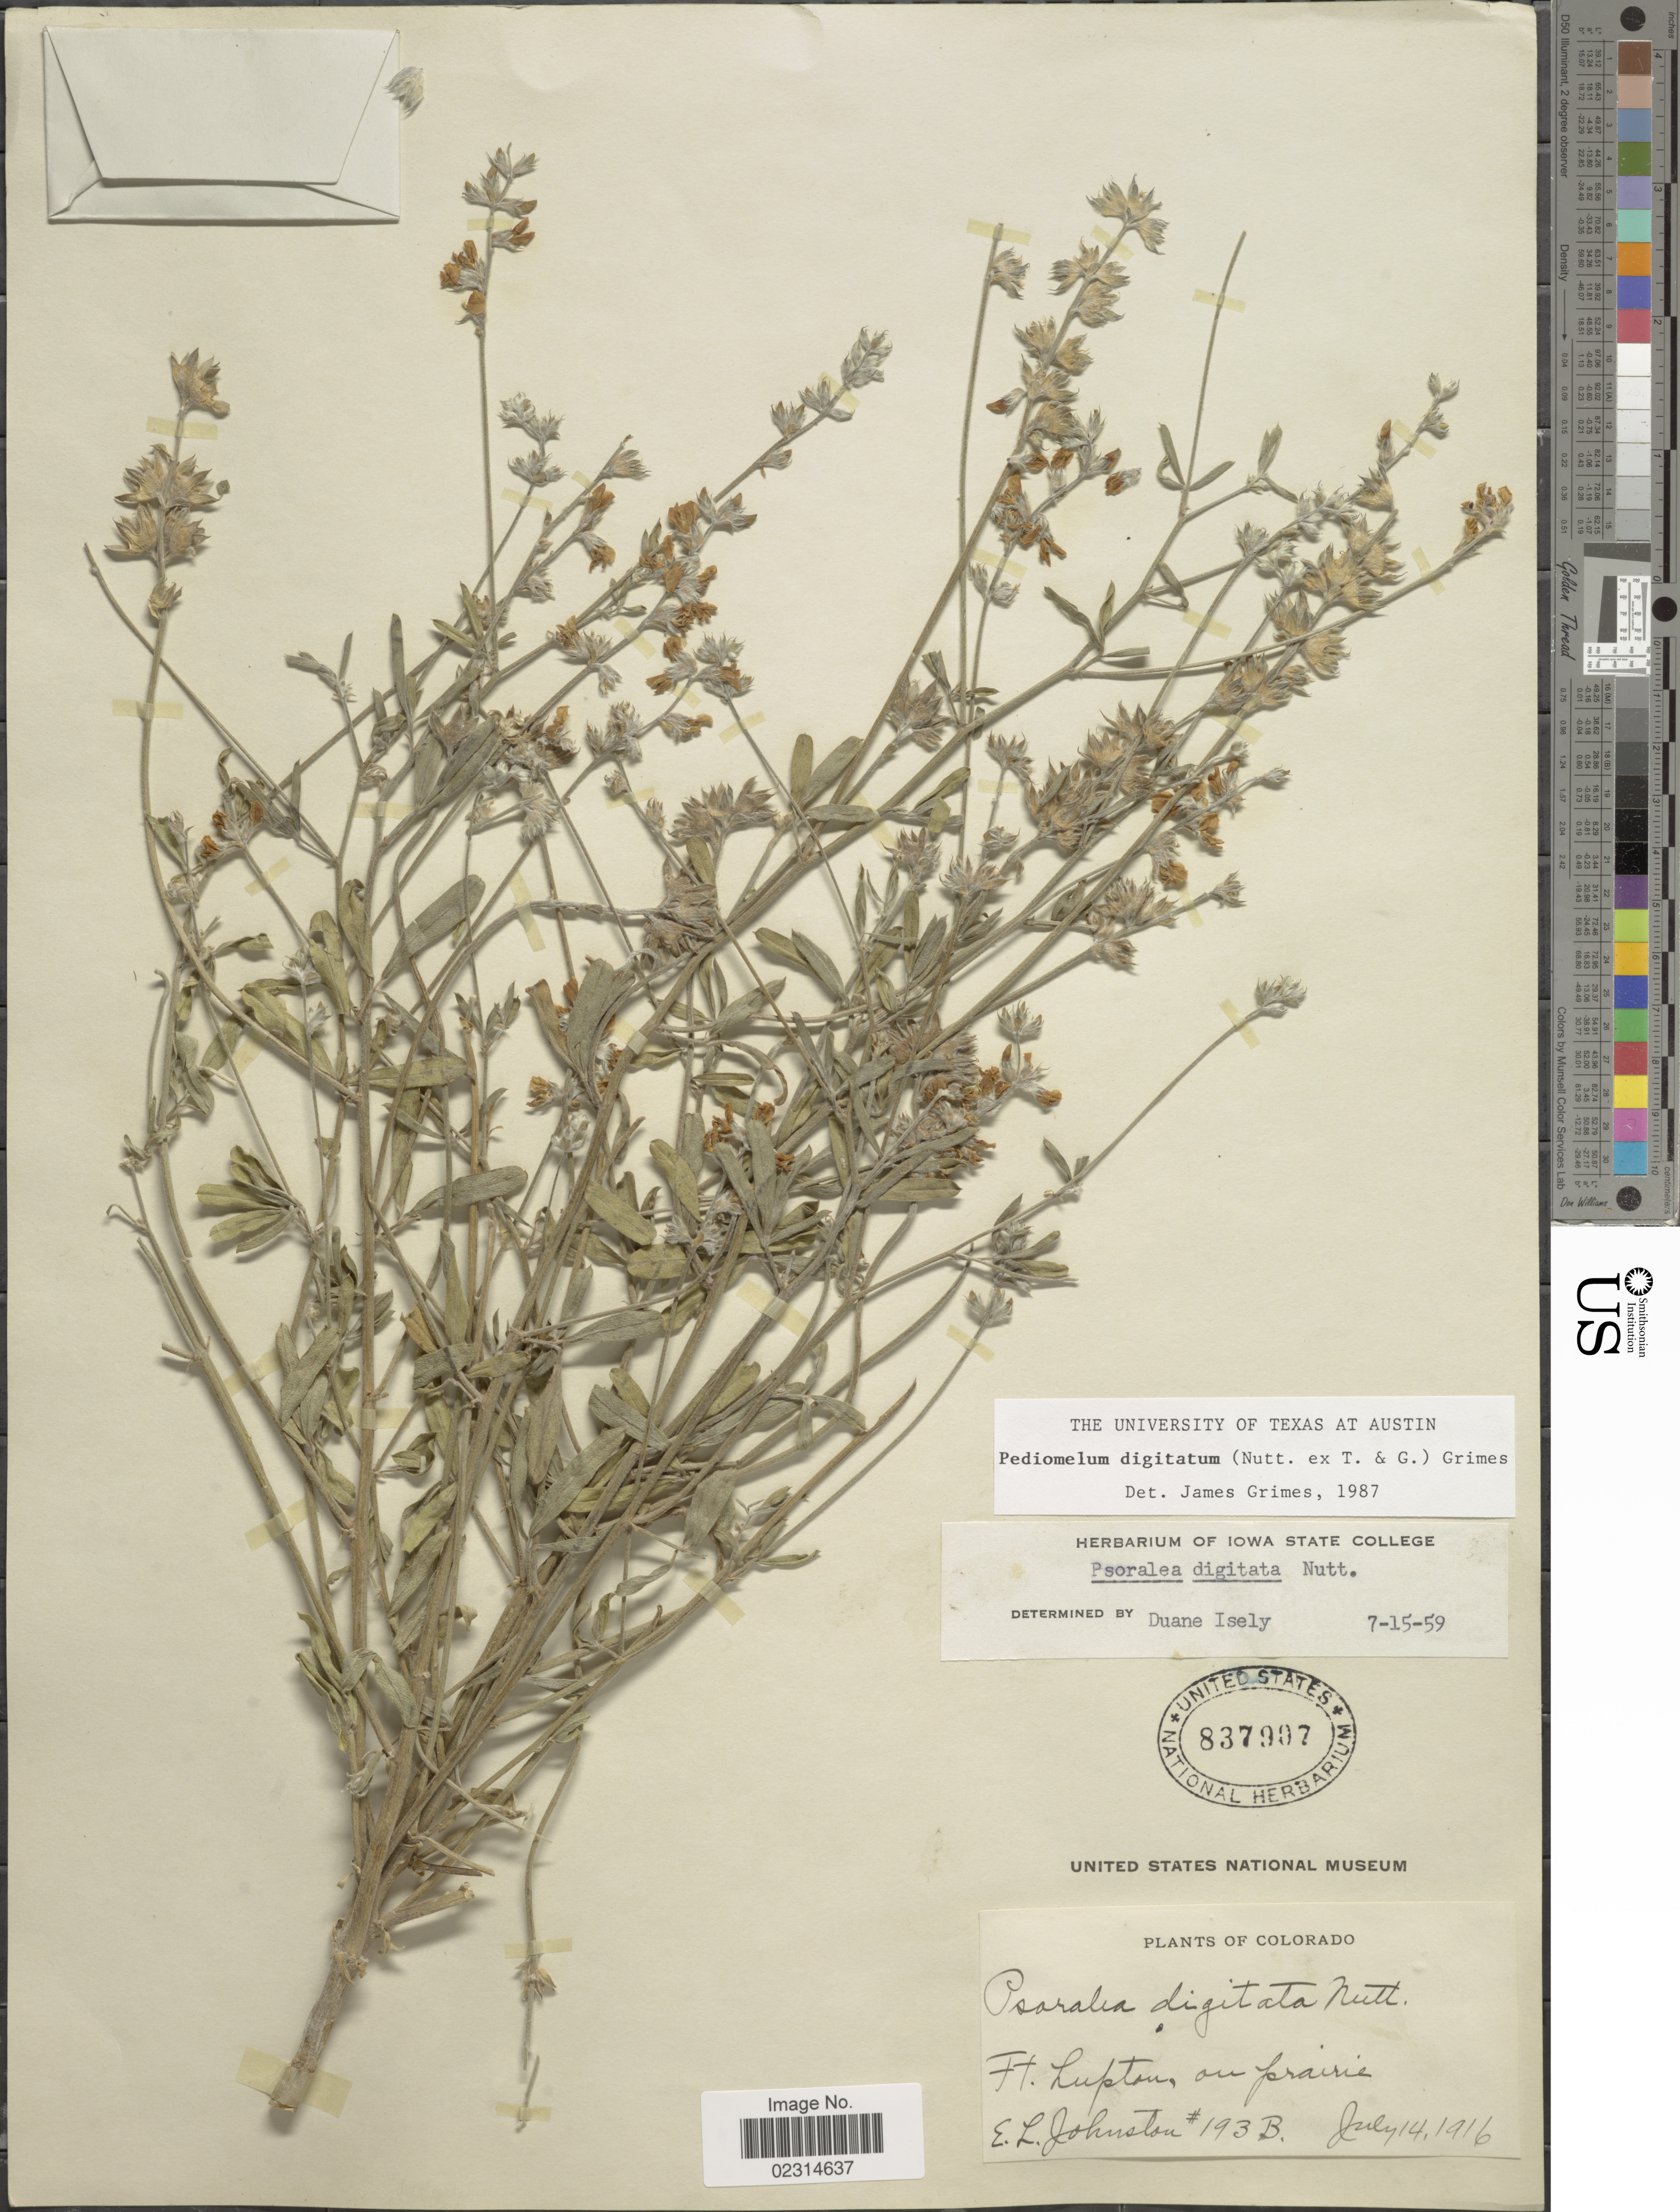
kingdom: Plantae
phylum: Tracheophyta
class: Magnoliopsida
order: Fabales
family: Fabaceae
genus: Pediomelum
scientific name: Pediomelum digitatum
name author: (Nutt. ex Torr. & A. Gray) Isely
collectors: E. L. Johnston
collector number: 193B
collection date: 1916-07-14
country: United States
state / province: Colorado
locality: Ft Lupton, on prairie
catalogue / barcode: US 837907